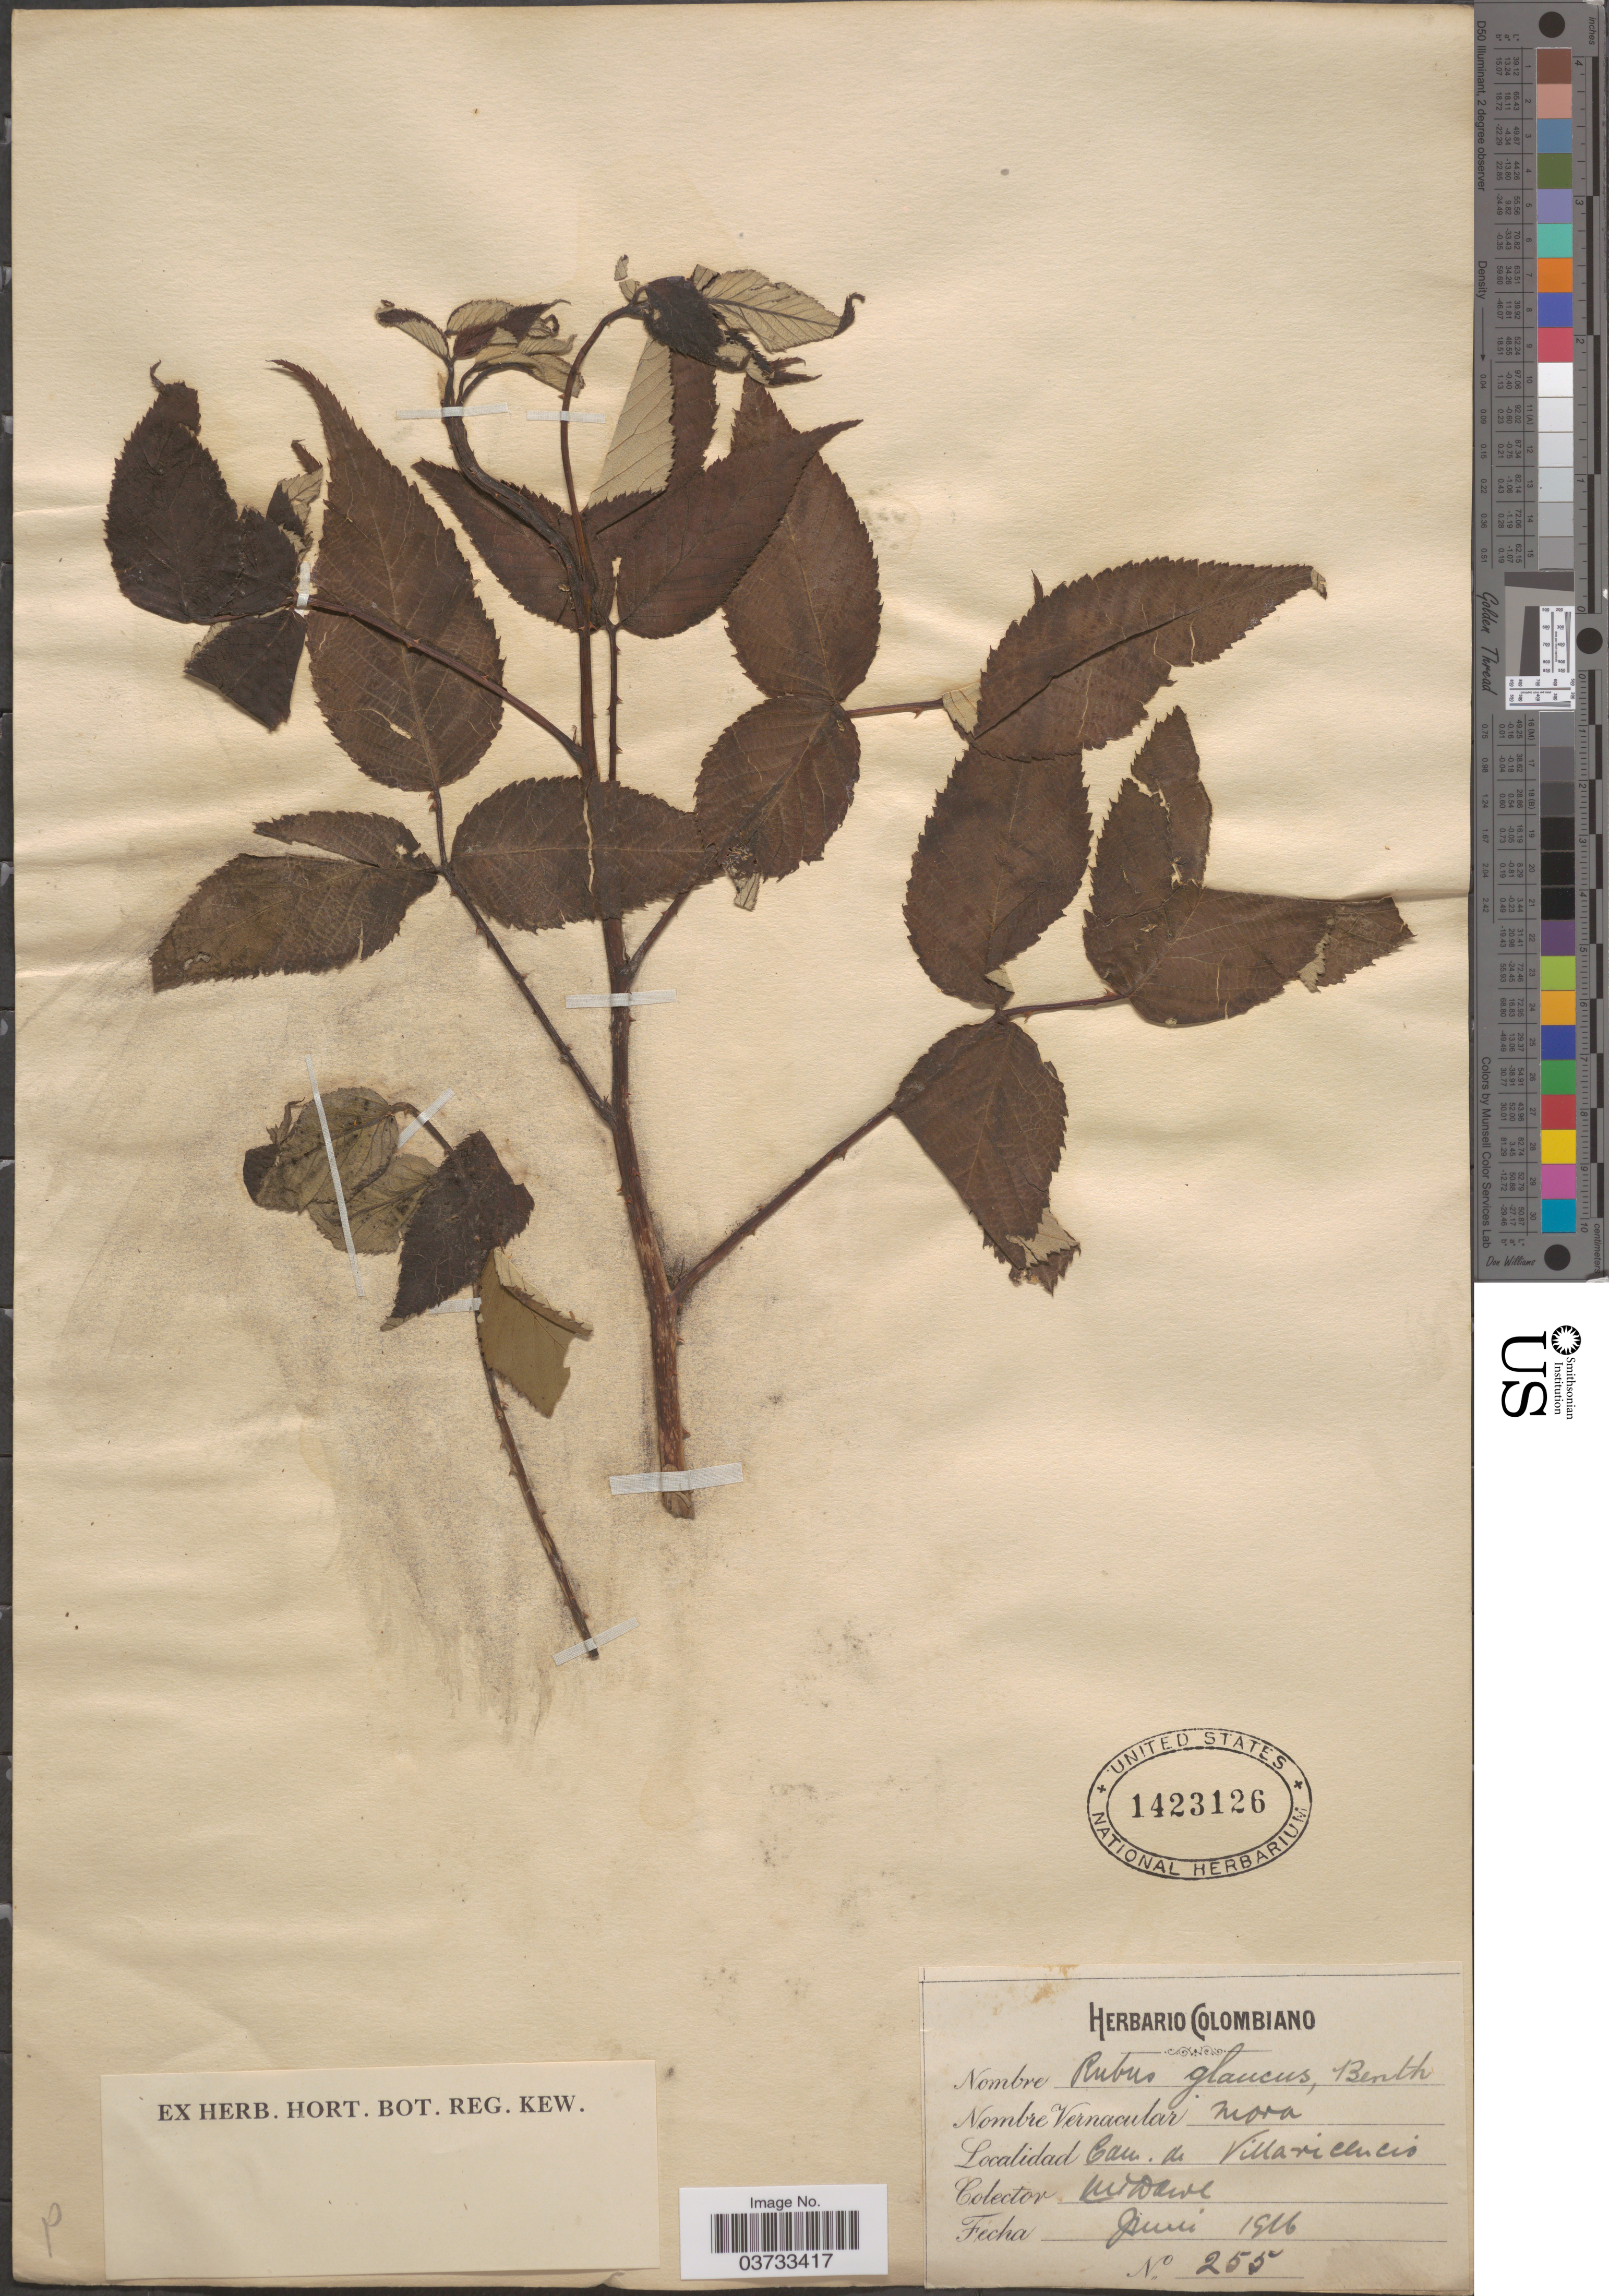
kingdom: Plantae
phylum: Tracheophyta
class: Magnoliopsida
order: Rosales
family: Rosaceae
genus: Rubus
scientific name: Rubus glaucus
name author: Benth.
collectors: M. T. Dawe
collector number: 255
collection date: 1916-06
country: Colombia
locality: Cam. de Villaricensis.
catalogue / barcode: US 1423126